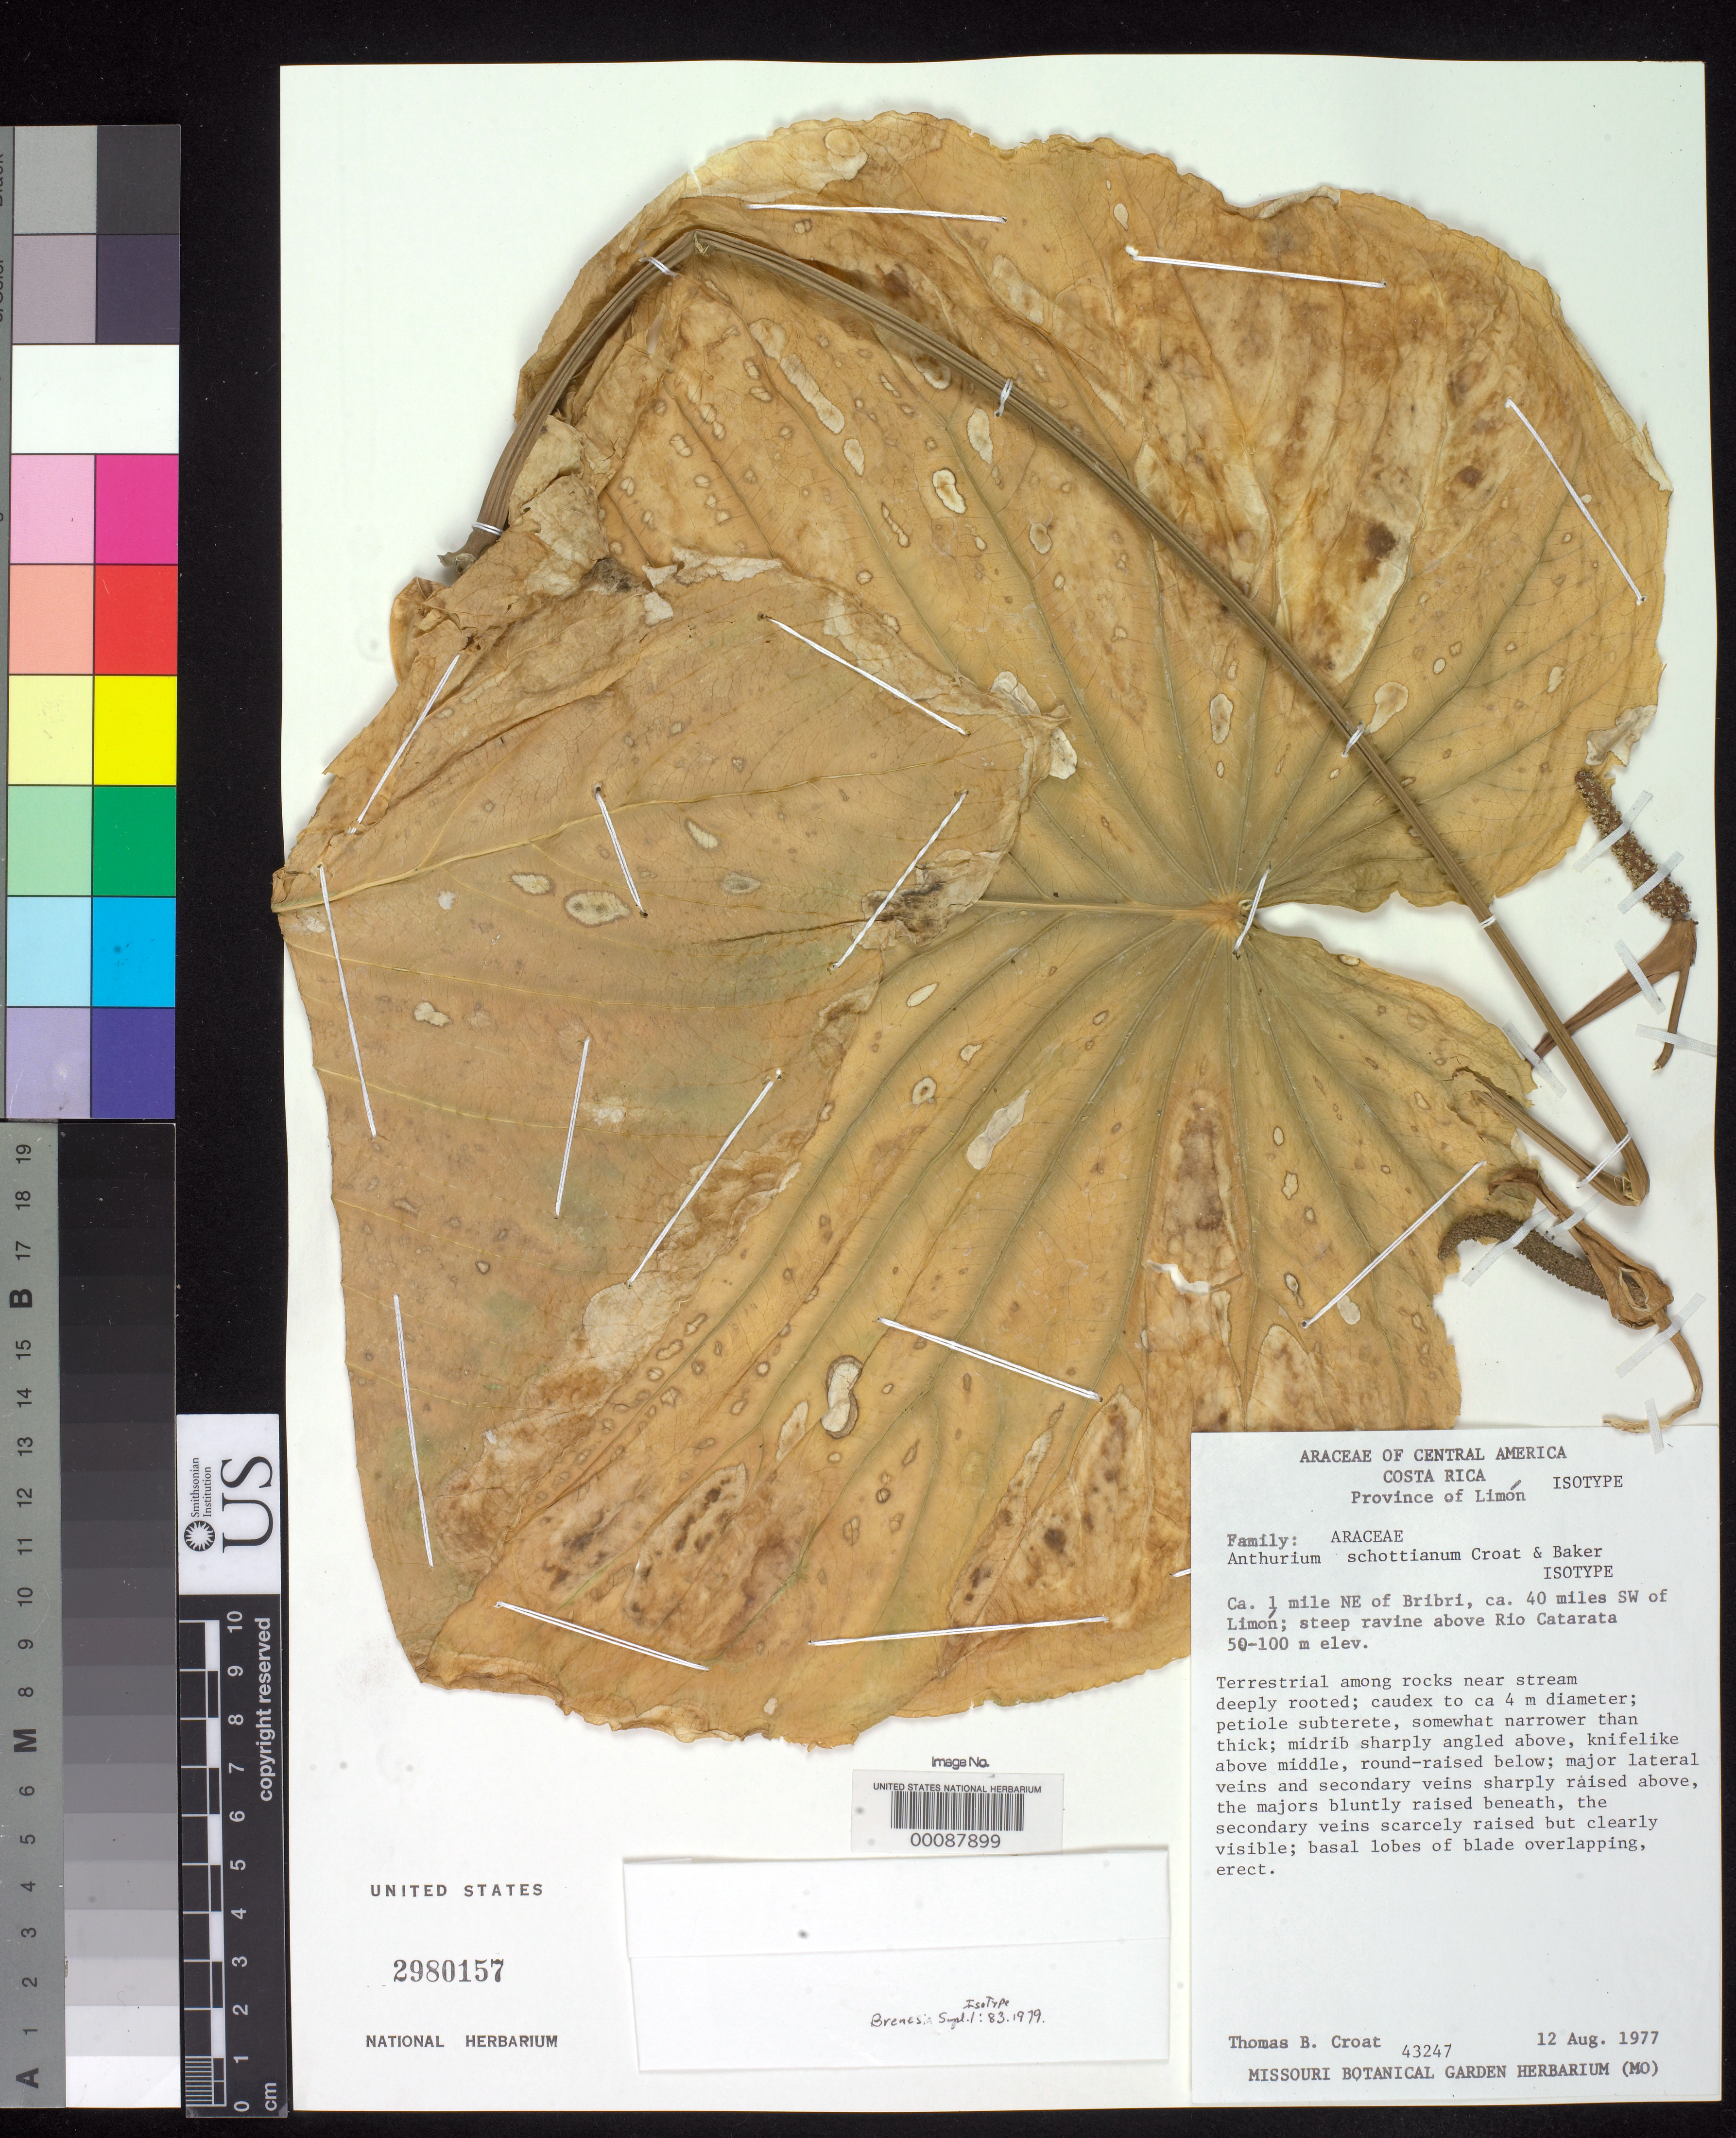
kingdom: Plantae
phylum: Tracheophyta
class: Liliopsida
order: Alismatales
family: Araceae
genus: Anthurium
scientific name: Anthurium schottianum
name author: Croat & R.A. Baker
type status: Isotype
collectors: T. B. Croat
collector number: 43247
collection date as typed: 12 Aug 1977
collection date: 1977-08-12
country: Costa Rica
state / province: Limón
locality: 1 mi. NE of Bribri, 40 mi. SW of Limon, ravine above Rio Catarata; alt. 50-100 m.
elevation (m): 50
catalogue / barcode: US 2980157